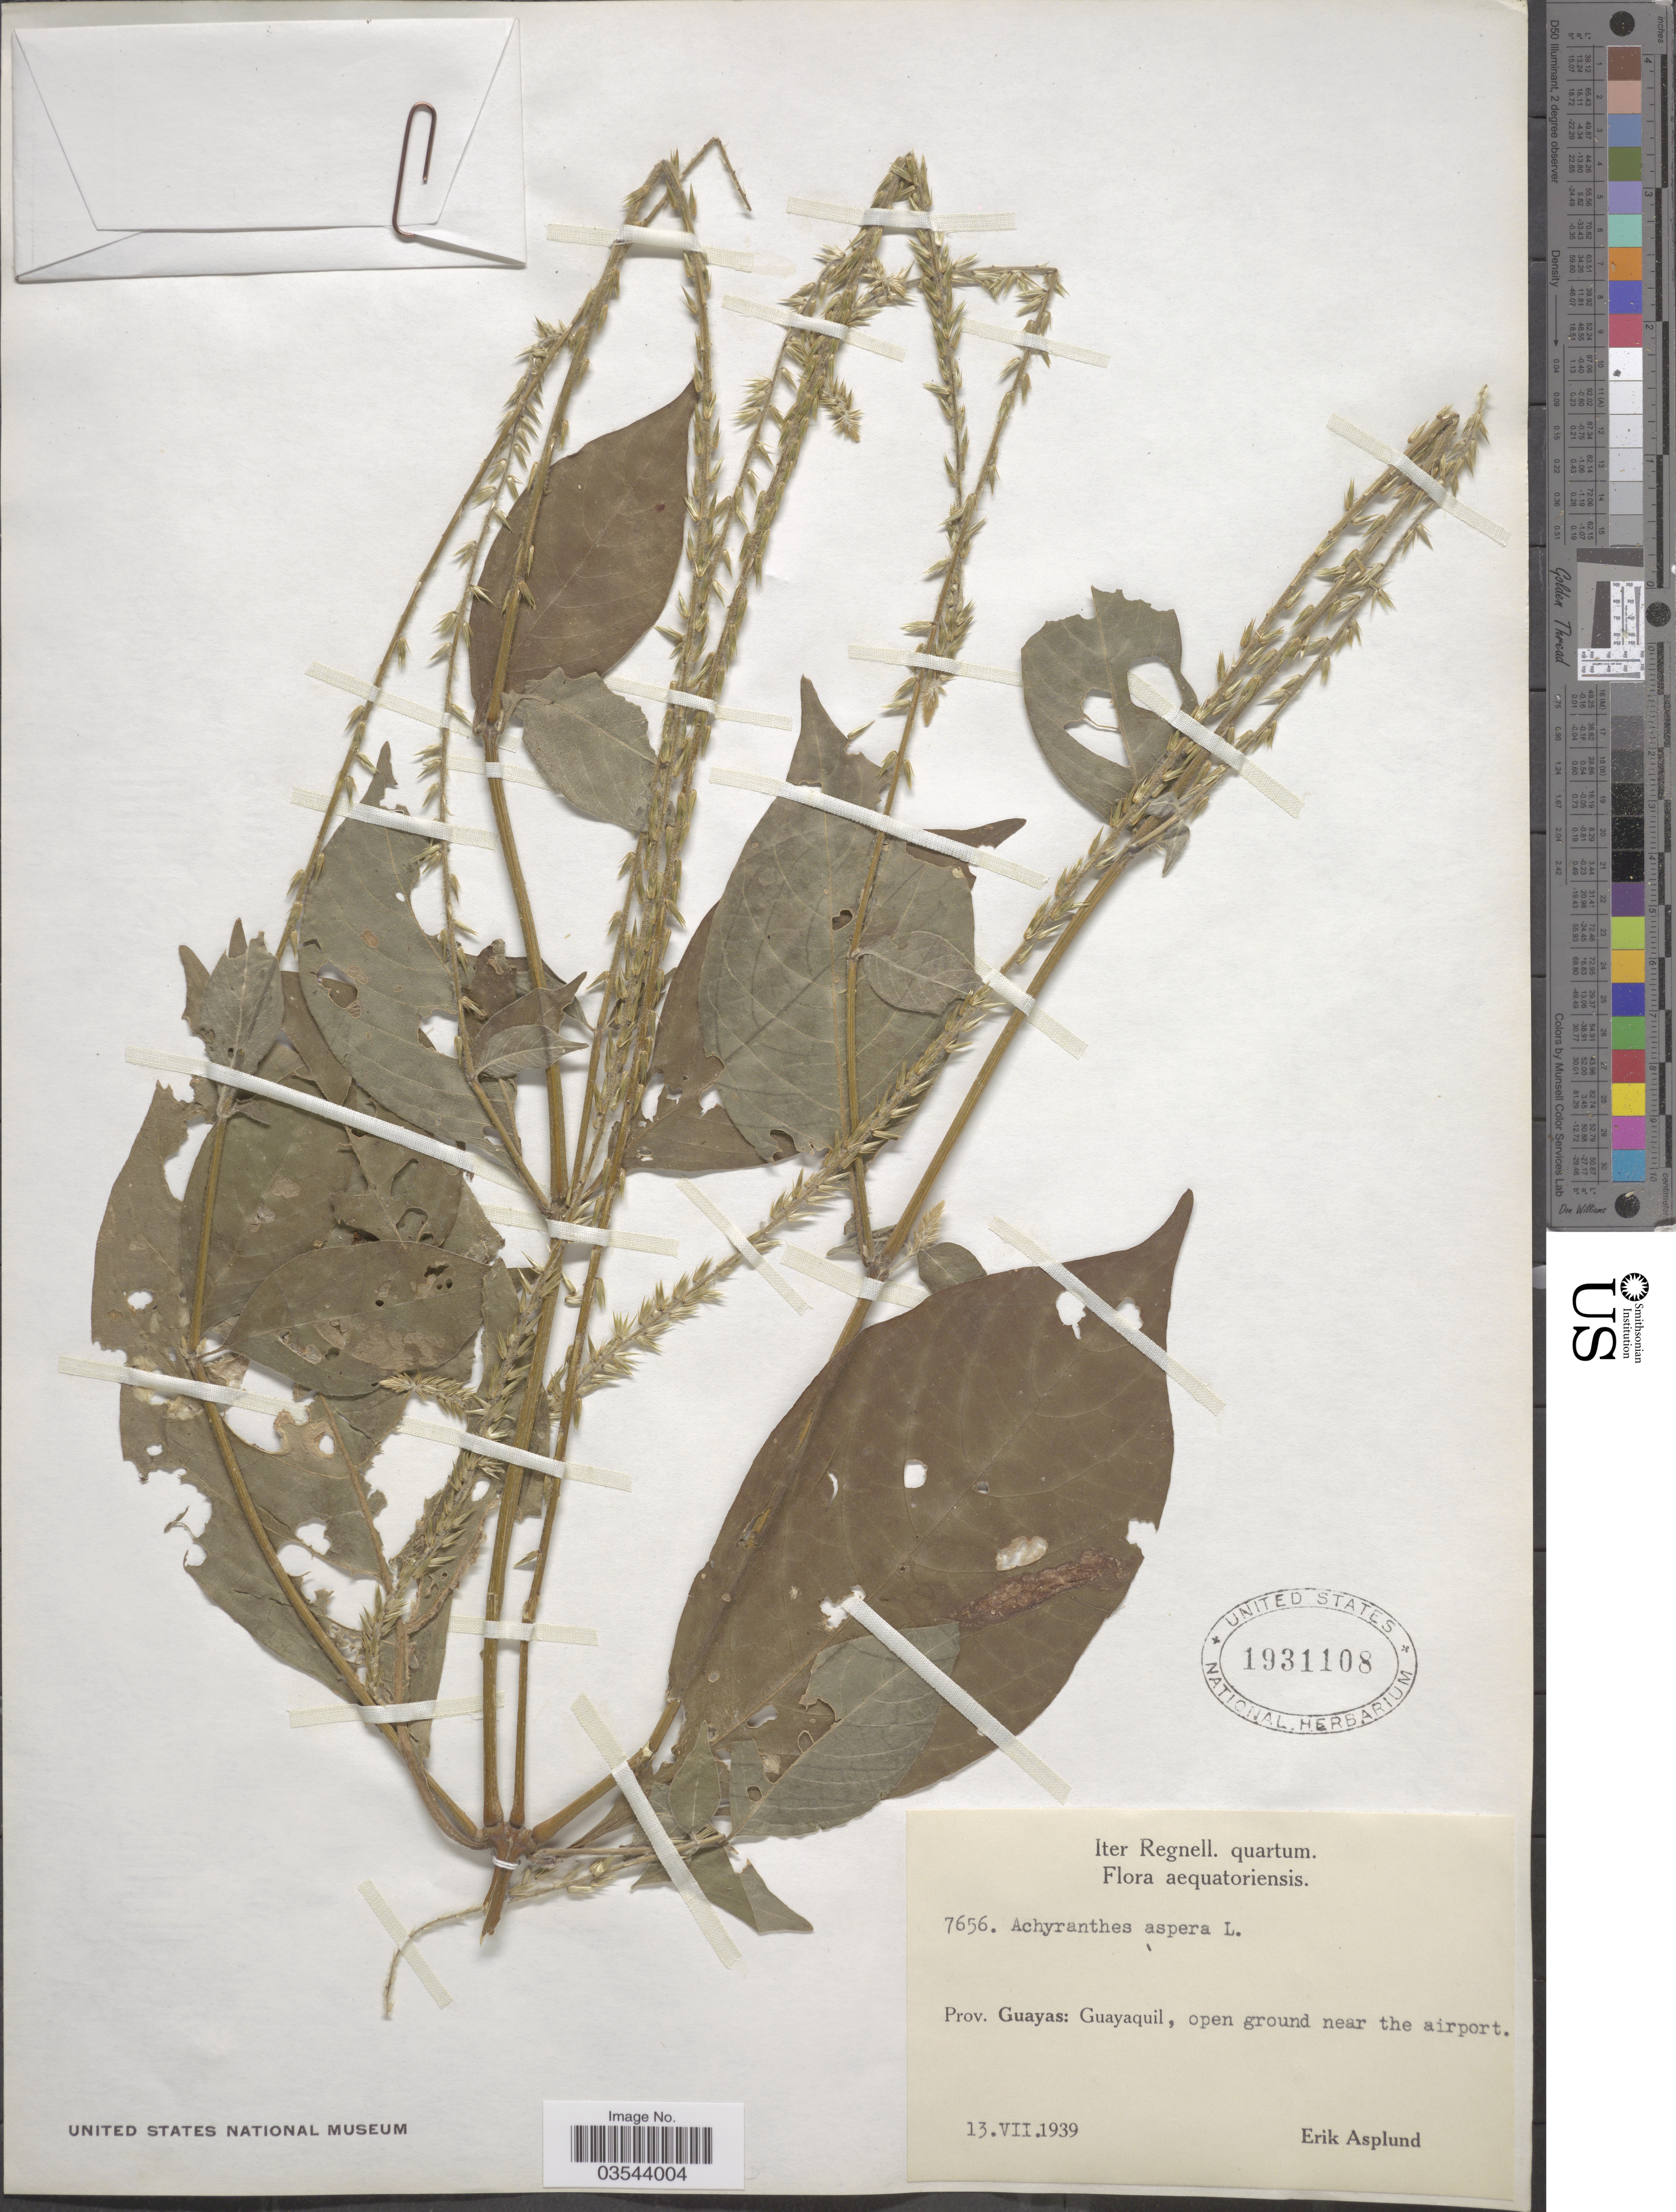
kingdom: Plantae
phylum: Tracheophyta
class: Magnoliopsida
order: Caryophyllales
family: Amaranthaceae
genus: Achyranthes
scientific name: Achyranthes aspera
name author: L.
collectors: E. Asplund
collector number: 7656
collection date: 1939-07-13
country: Ecuador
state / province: Guayas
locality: Guayaquil, open ground near the airport.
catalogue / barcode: US 1931108